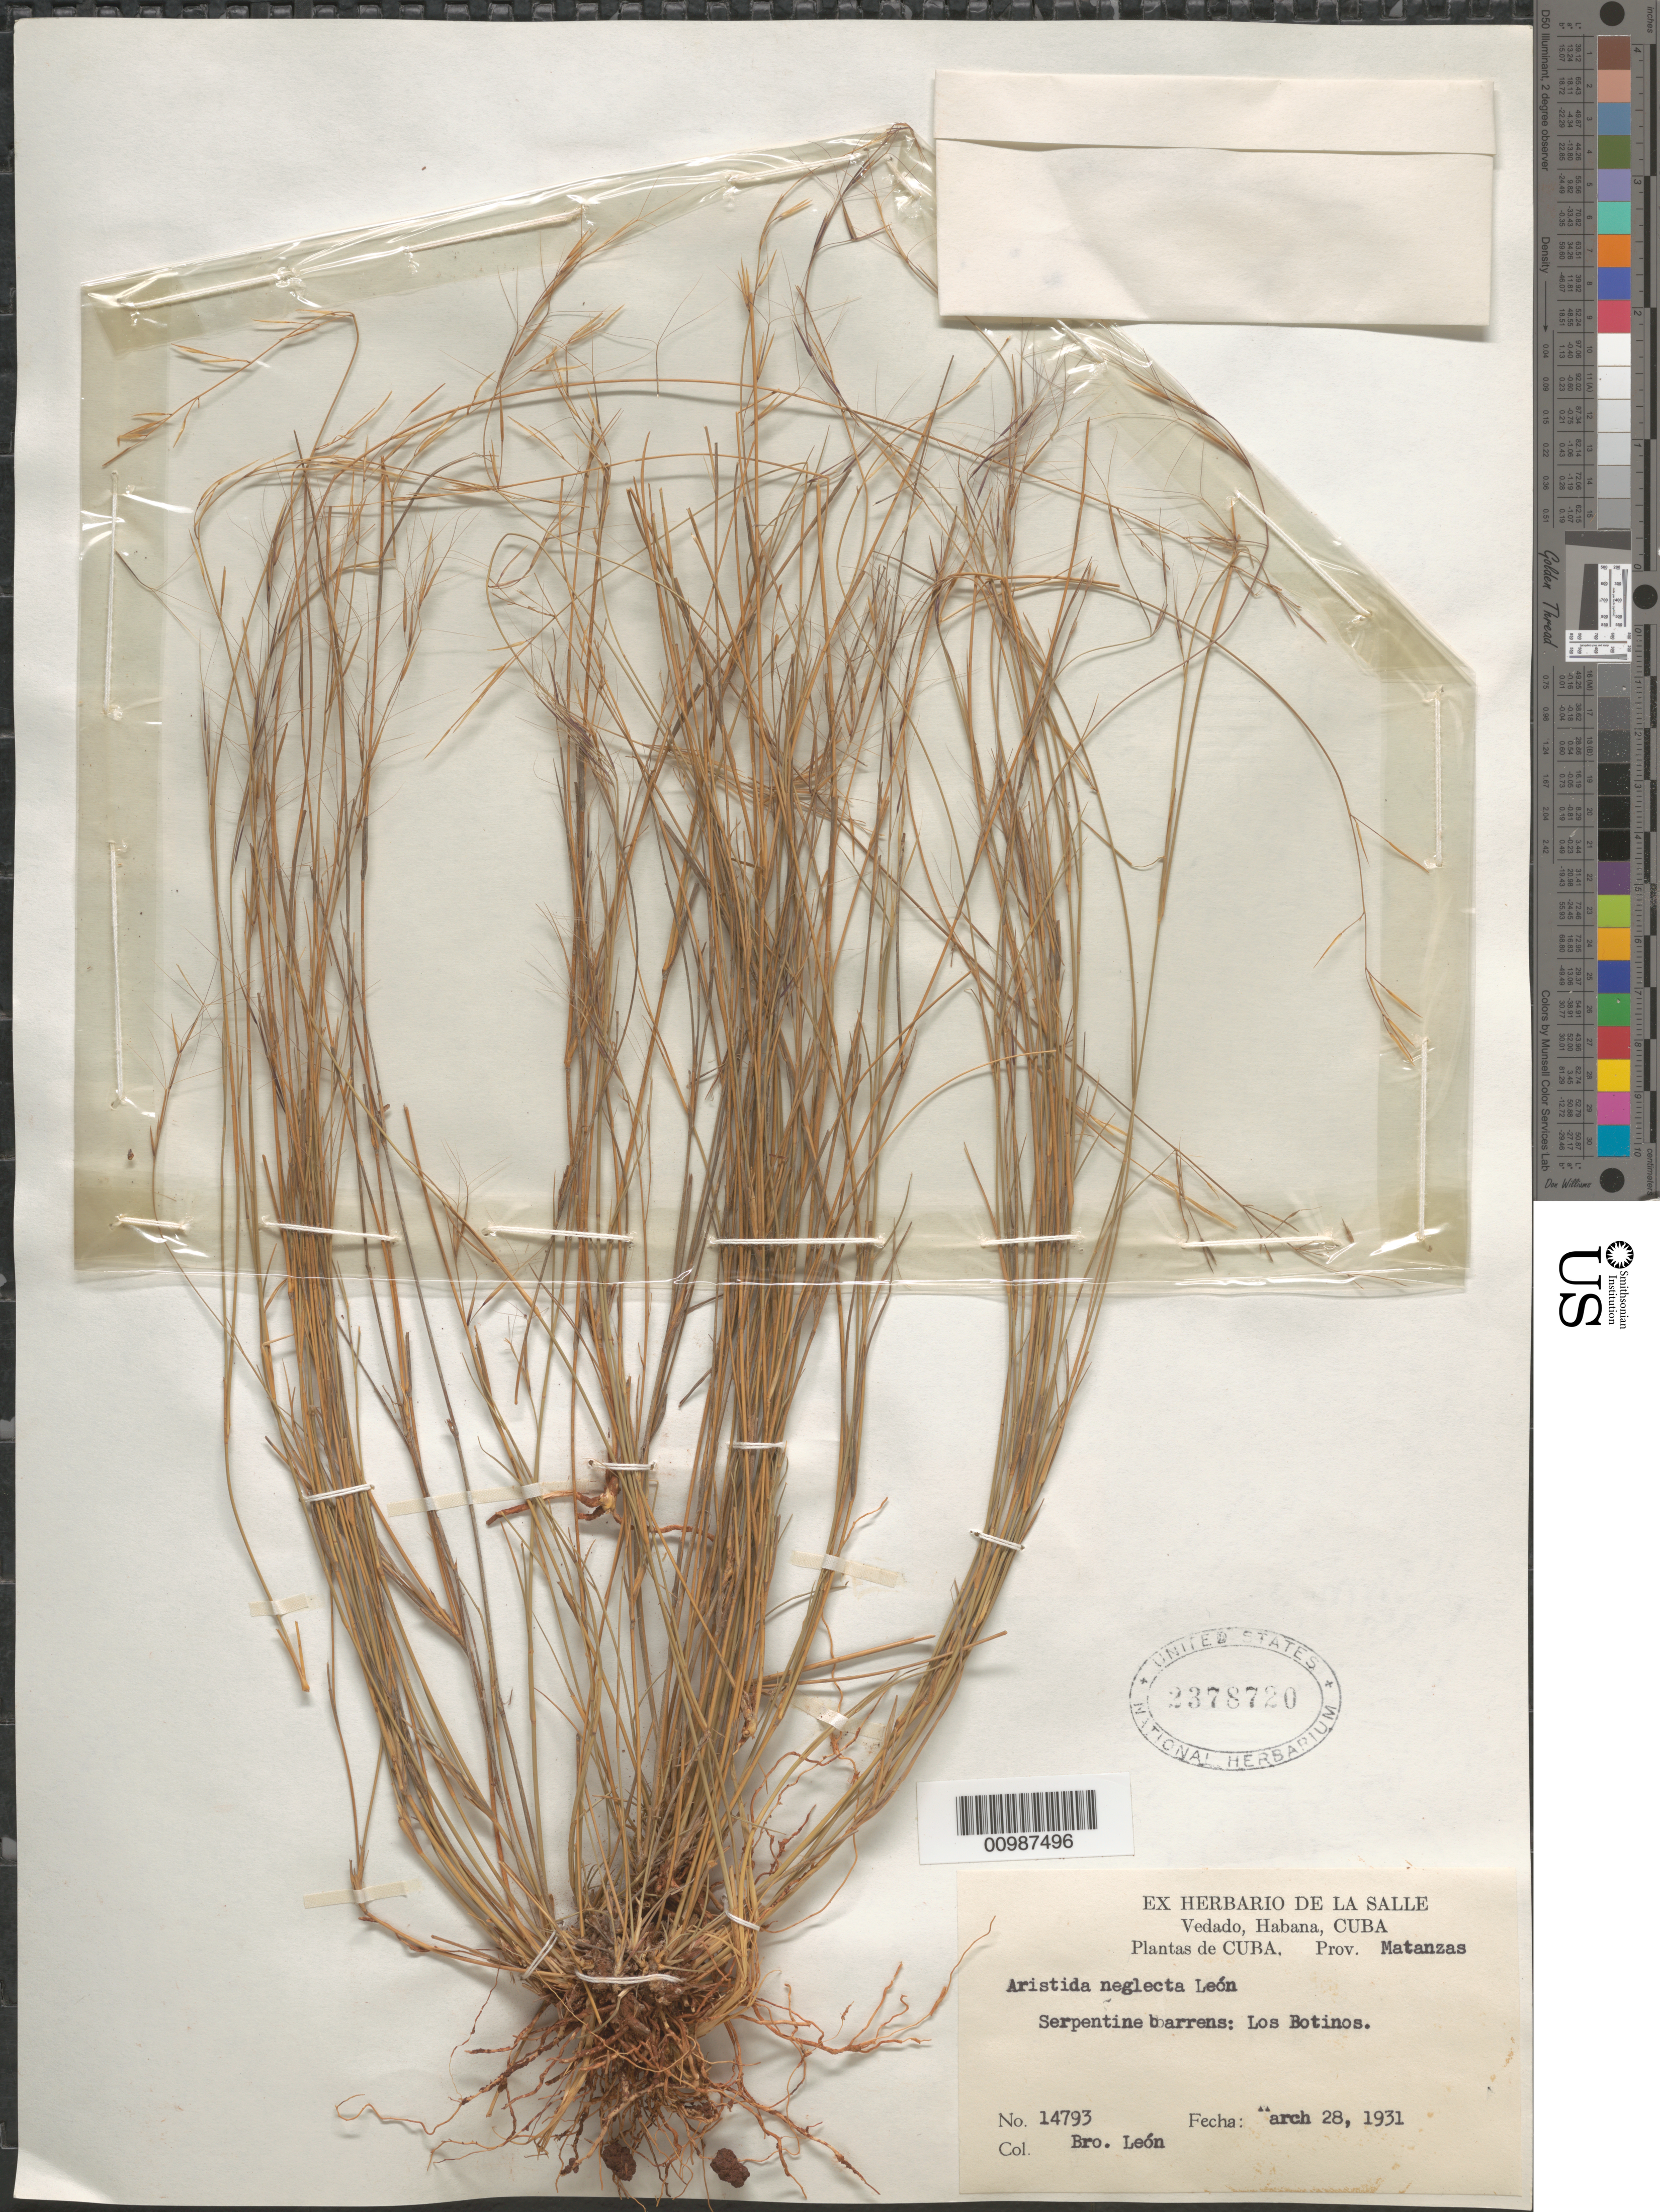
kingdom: Plantae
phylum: Tracheophyta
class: Liliopsida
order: Poales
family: Poaceae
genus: Aristida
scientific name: Aristida neglecta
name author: León ex Hitchc.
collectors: Bro. León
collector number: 14793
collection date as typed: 28 Mar 1931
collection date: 1931-03-28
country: Cuba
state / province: Matanzas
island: Cuba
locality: Los Botinos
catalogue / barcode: US 2378720